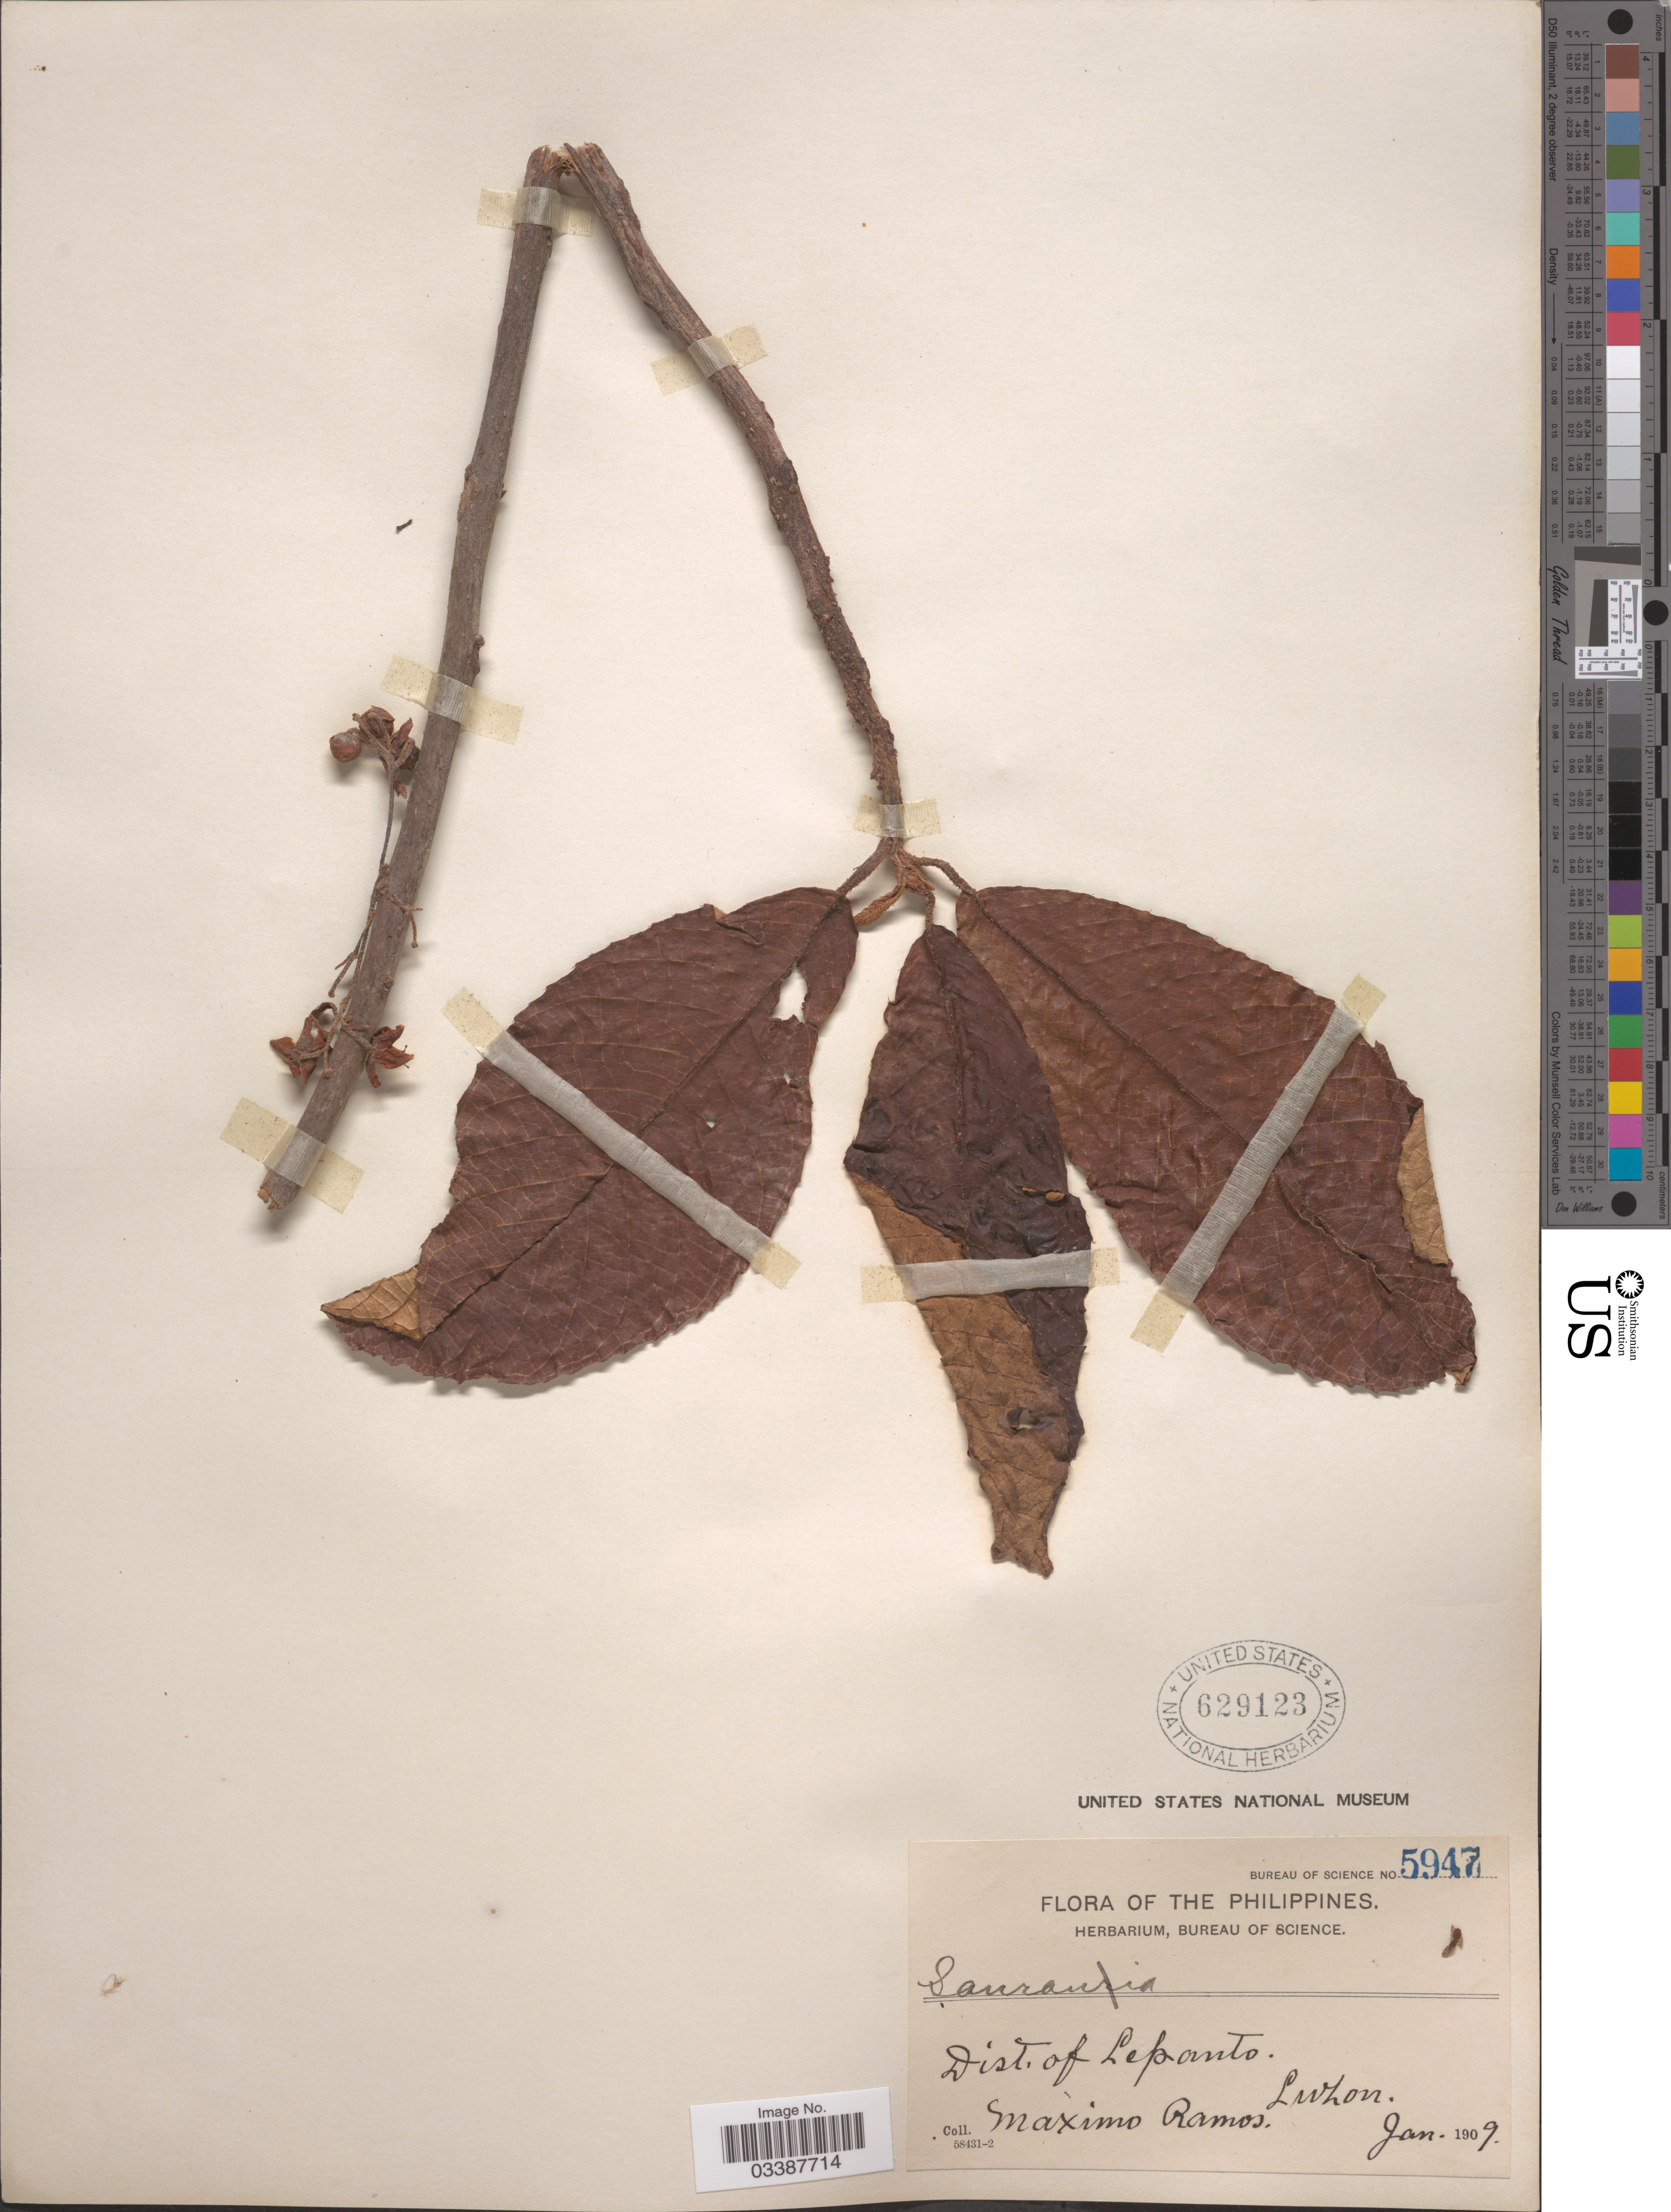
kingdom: Plantae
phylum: Tracheophyta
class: Magnoliopsida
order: Ericales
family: Actinidiaceae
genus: Saurauia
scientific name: Saurauia sp.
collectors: M. Ramos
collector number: Bureau of Science 5947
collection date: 1909-01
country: Philippines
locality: Dist. of Lepanto. Luzon.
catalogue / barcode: US 629123